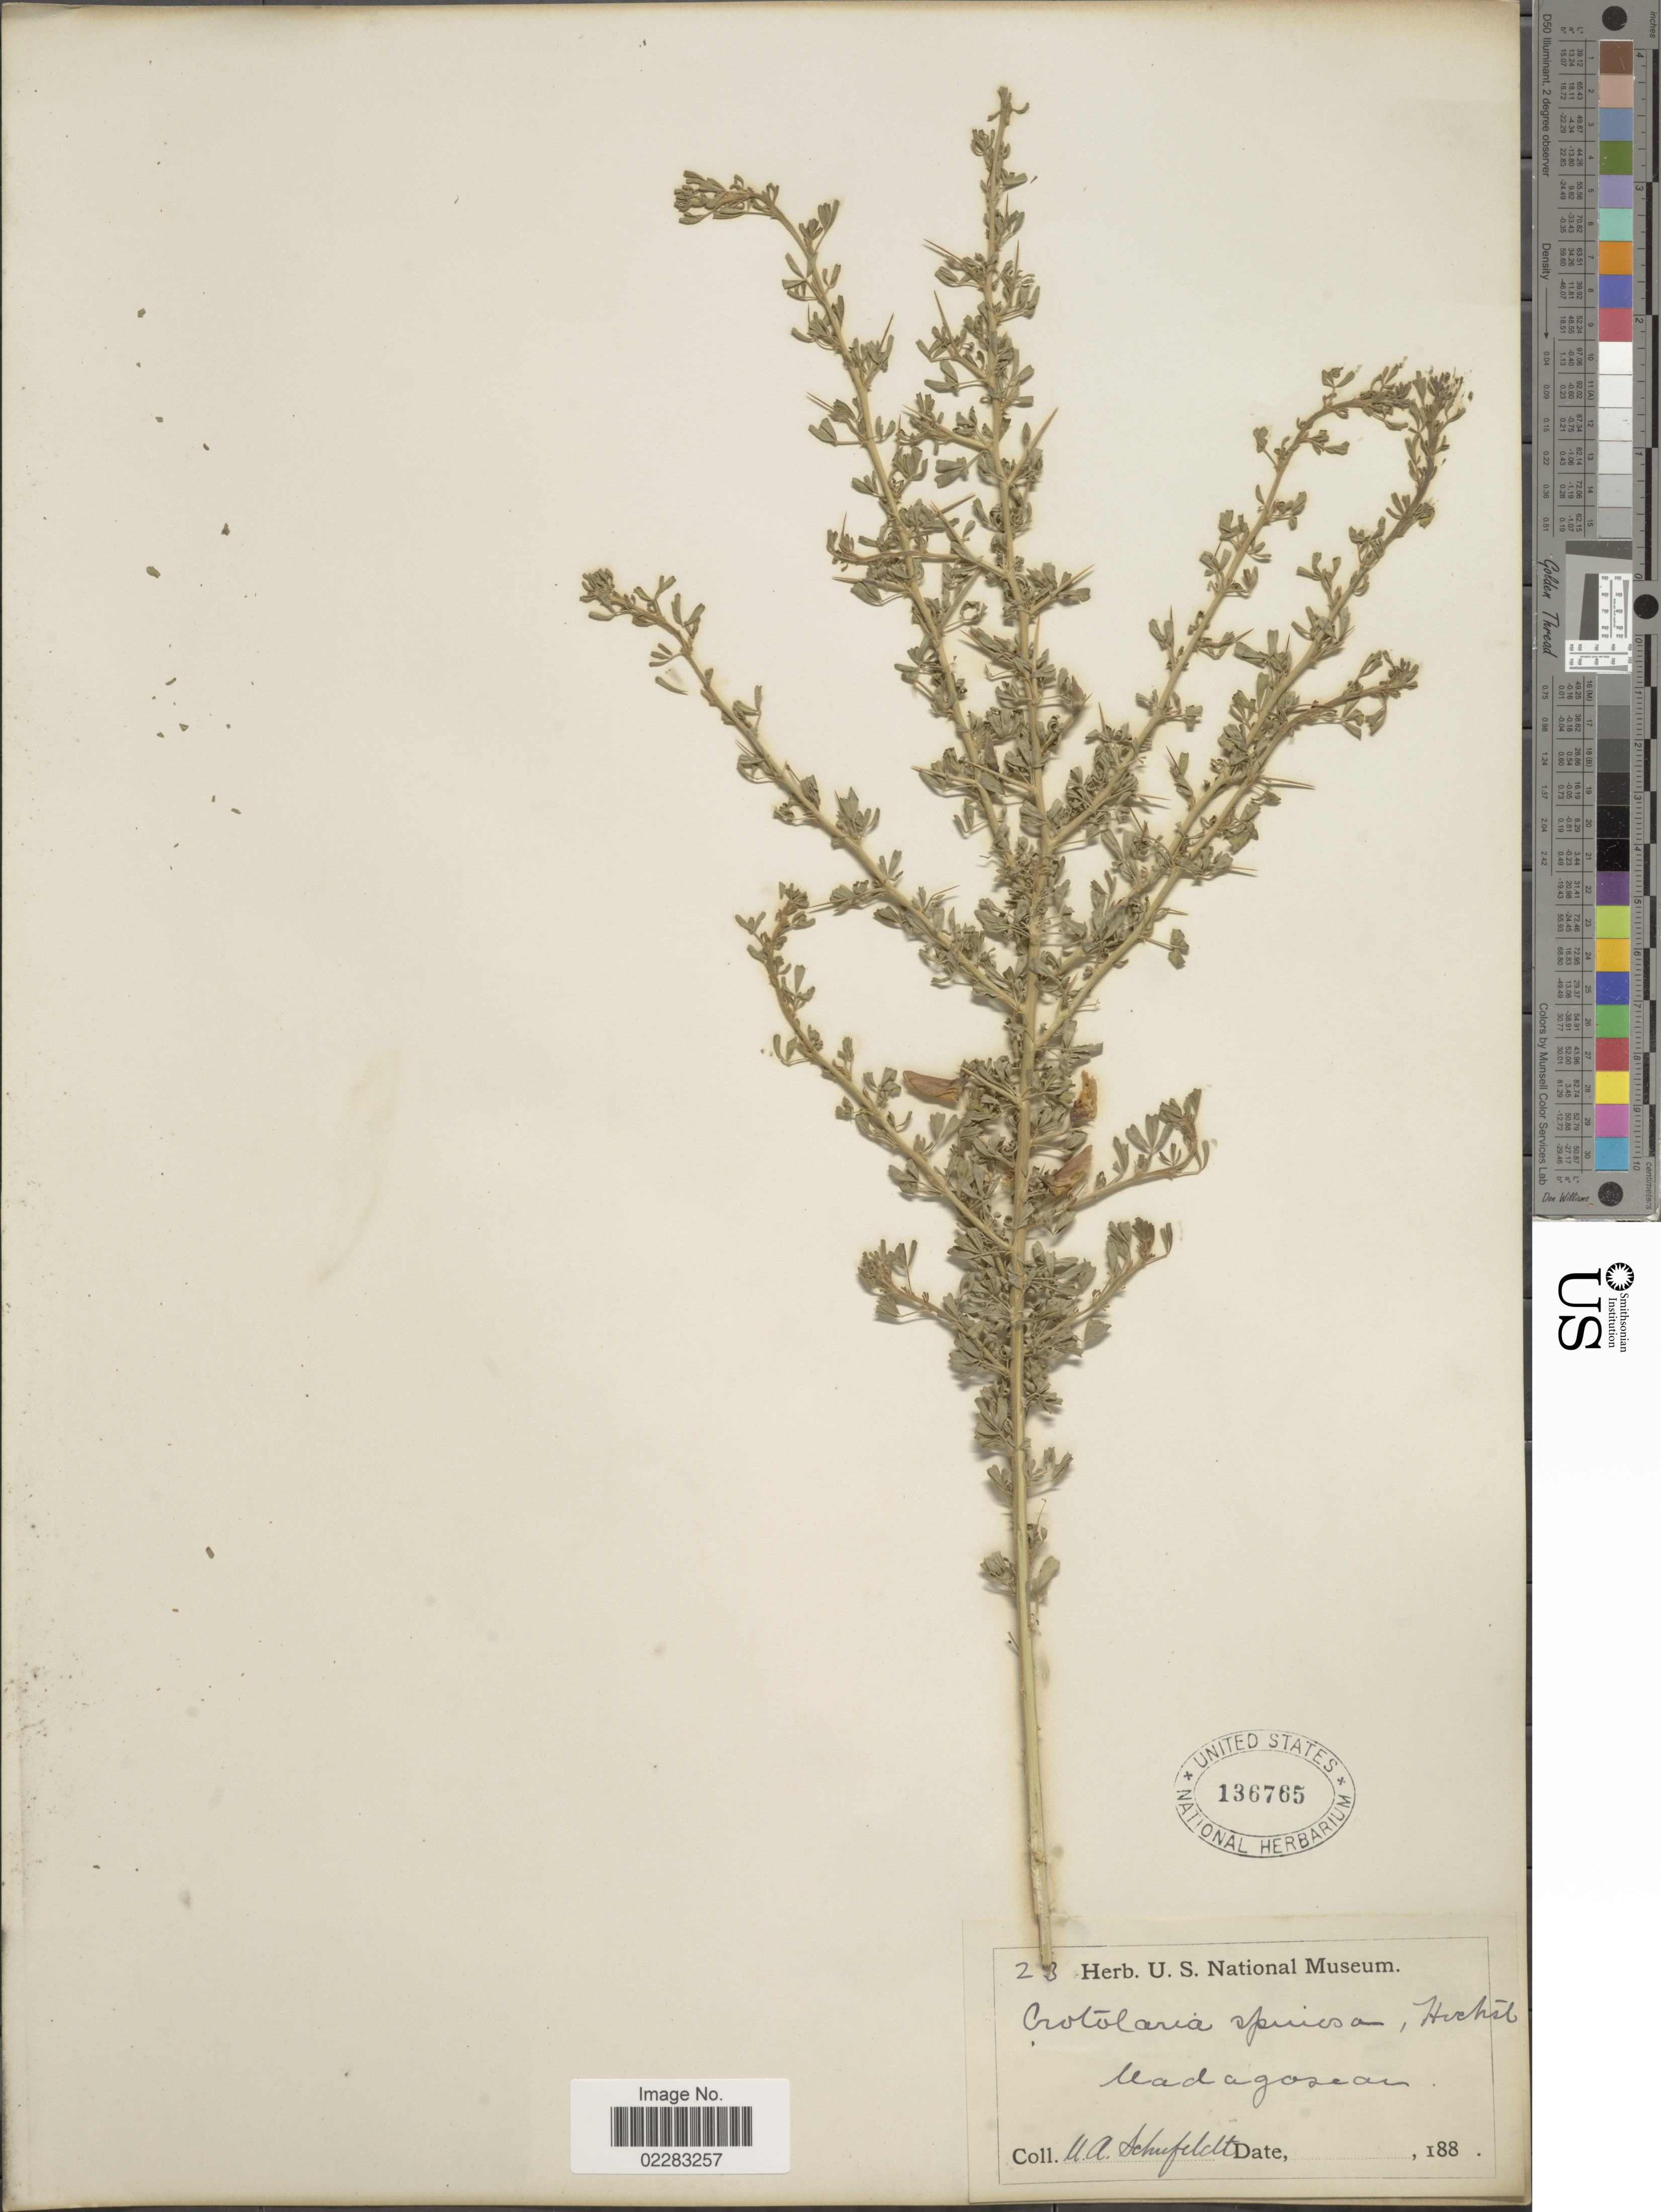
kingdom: Plantae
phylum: Tracheophyta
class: Magnoliopsida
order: Fabales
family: Fabaceae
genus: Crotalaria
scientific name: Crotalaria spinosa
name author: Benth.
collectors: U. Schufeldt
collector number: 23*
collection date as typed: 188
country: Madagascar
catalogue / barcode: US 136765